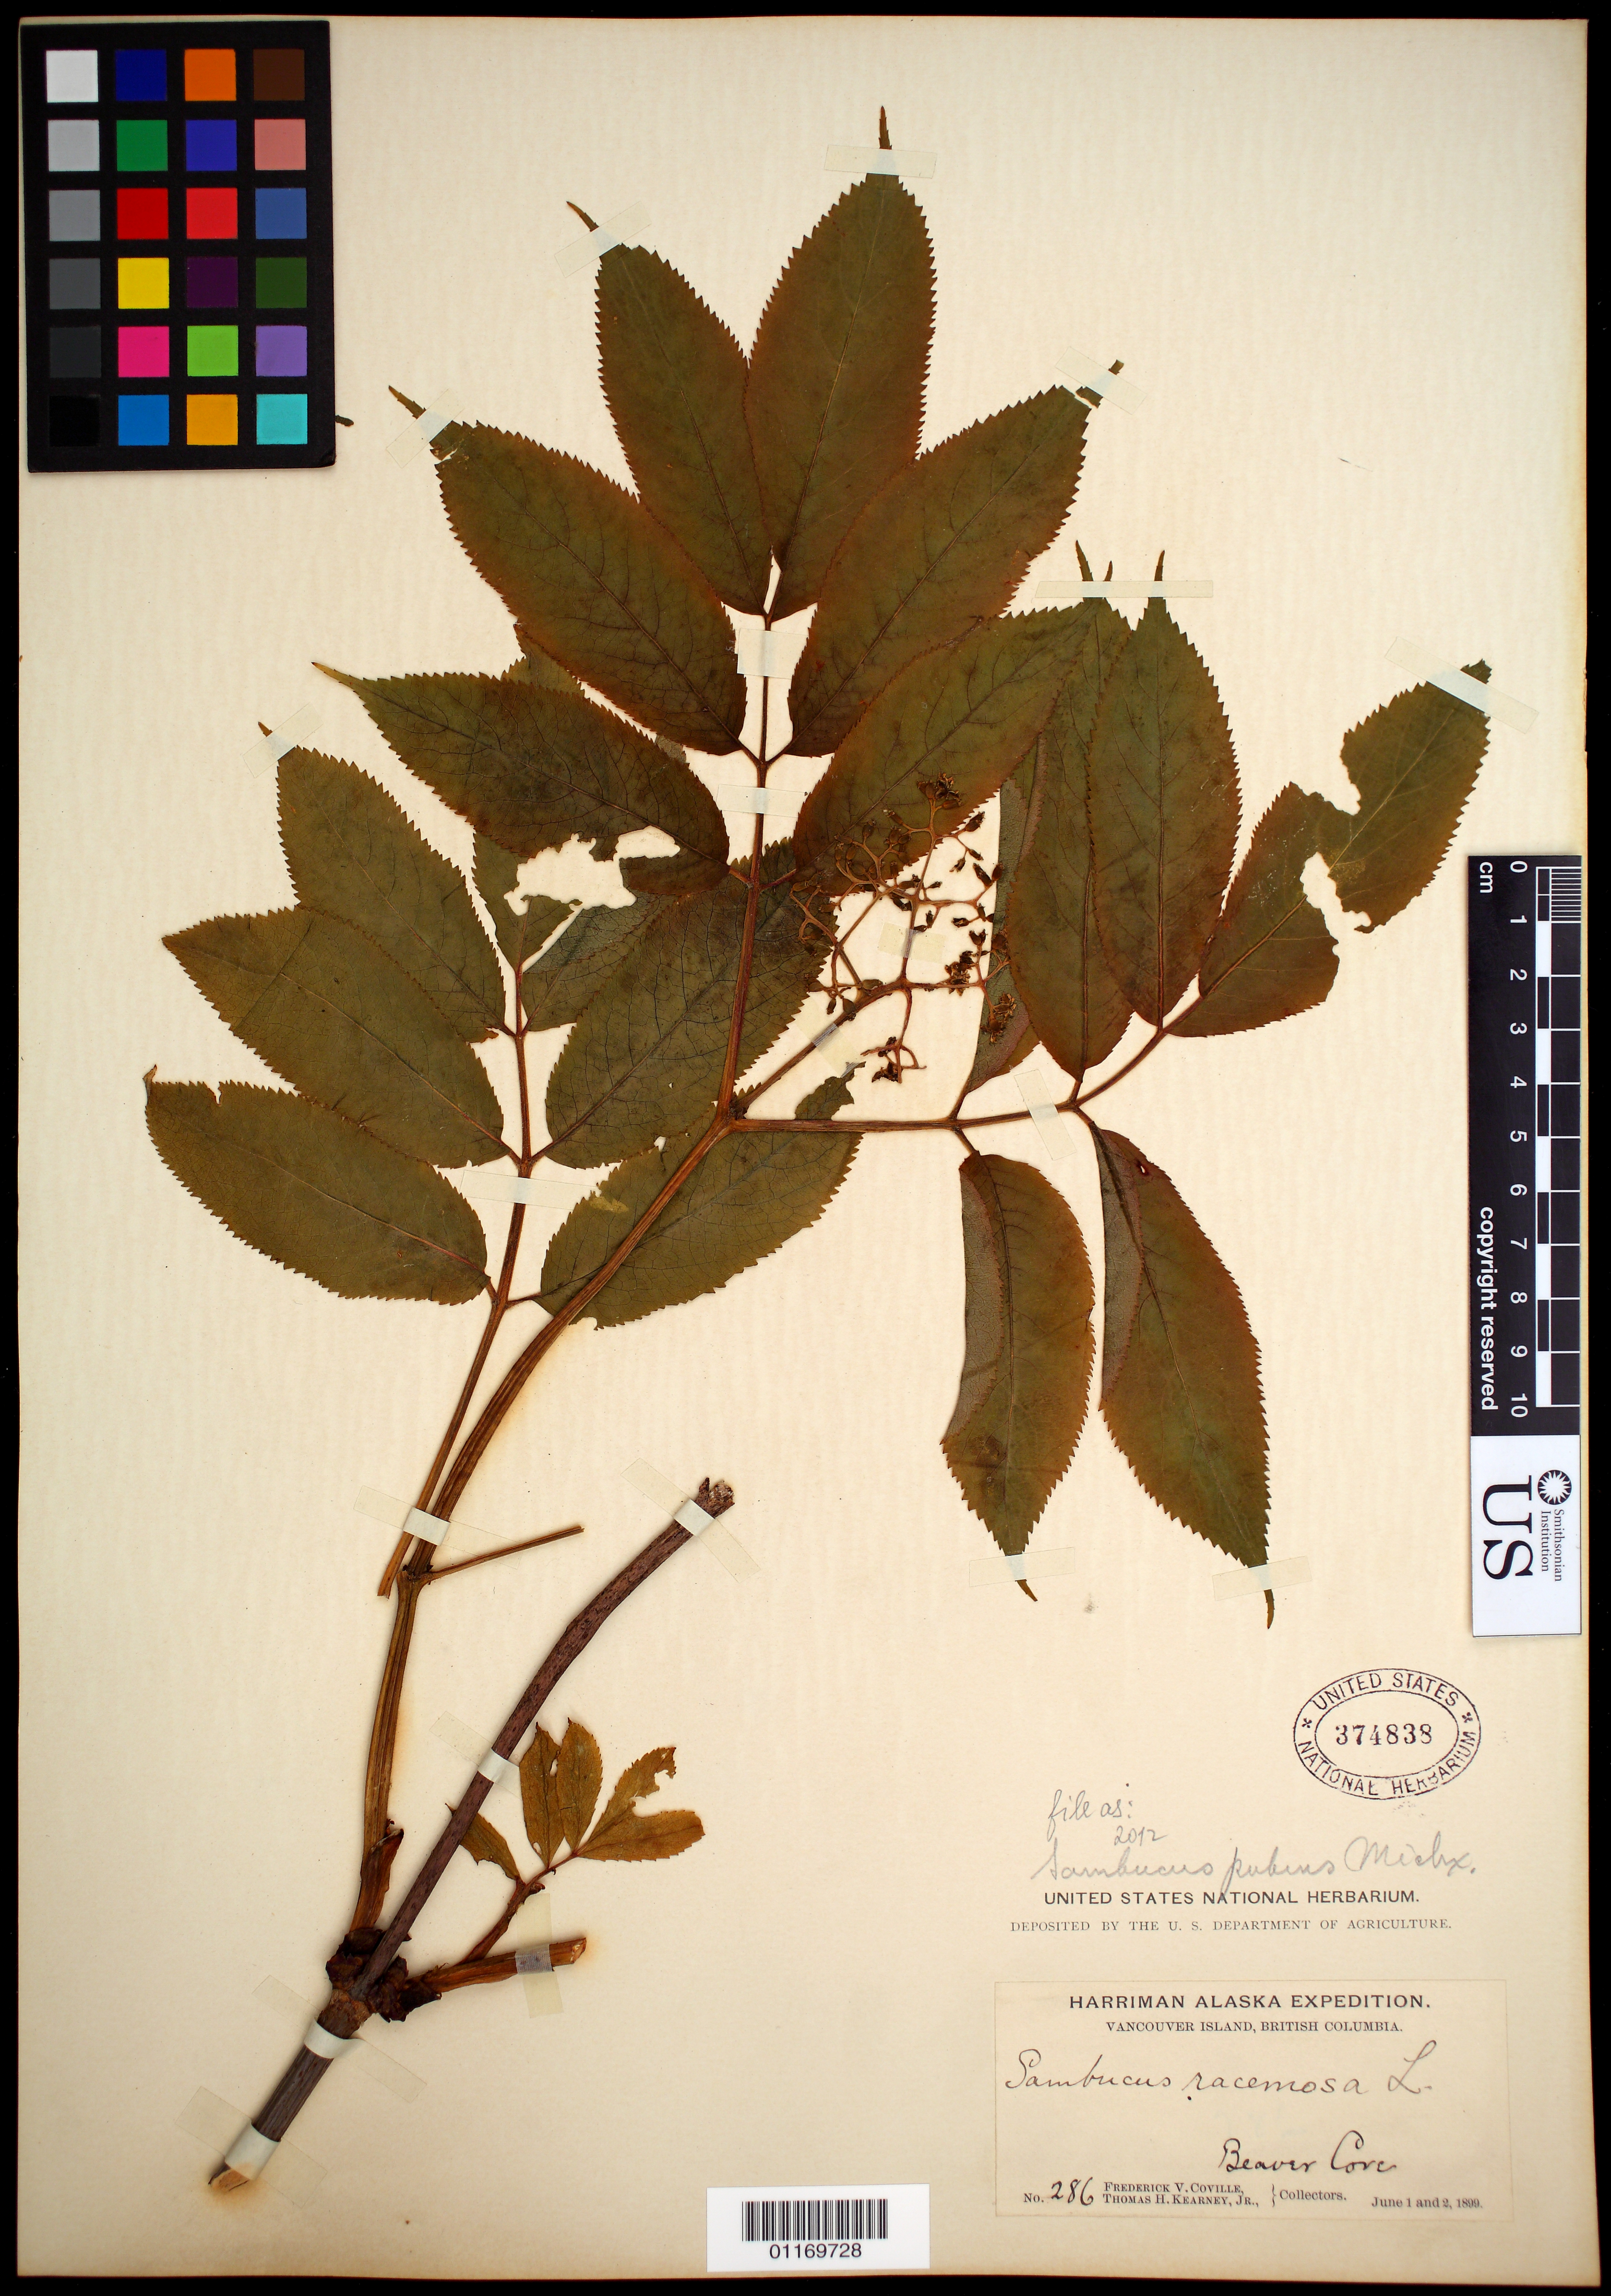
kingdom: Plantae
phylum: Tracheophyta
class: Magnoliopsida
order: Dipsacales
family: Viburnaceae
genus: Sambucus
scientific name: Sambucus pubens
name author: Michx.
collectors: F. V. Coville & T. H. Kearney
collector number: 286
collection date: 1899-06-01,1899-06-02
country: Canada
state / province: British Columbia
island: Vancouver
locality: Vancouver Island, Beaver Cove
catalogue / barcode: US 374838